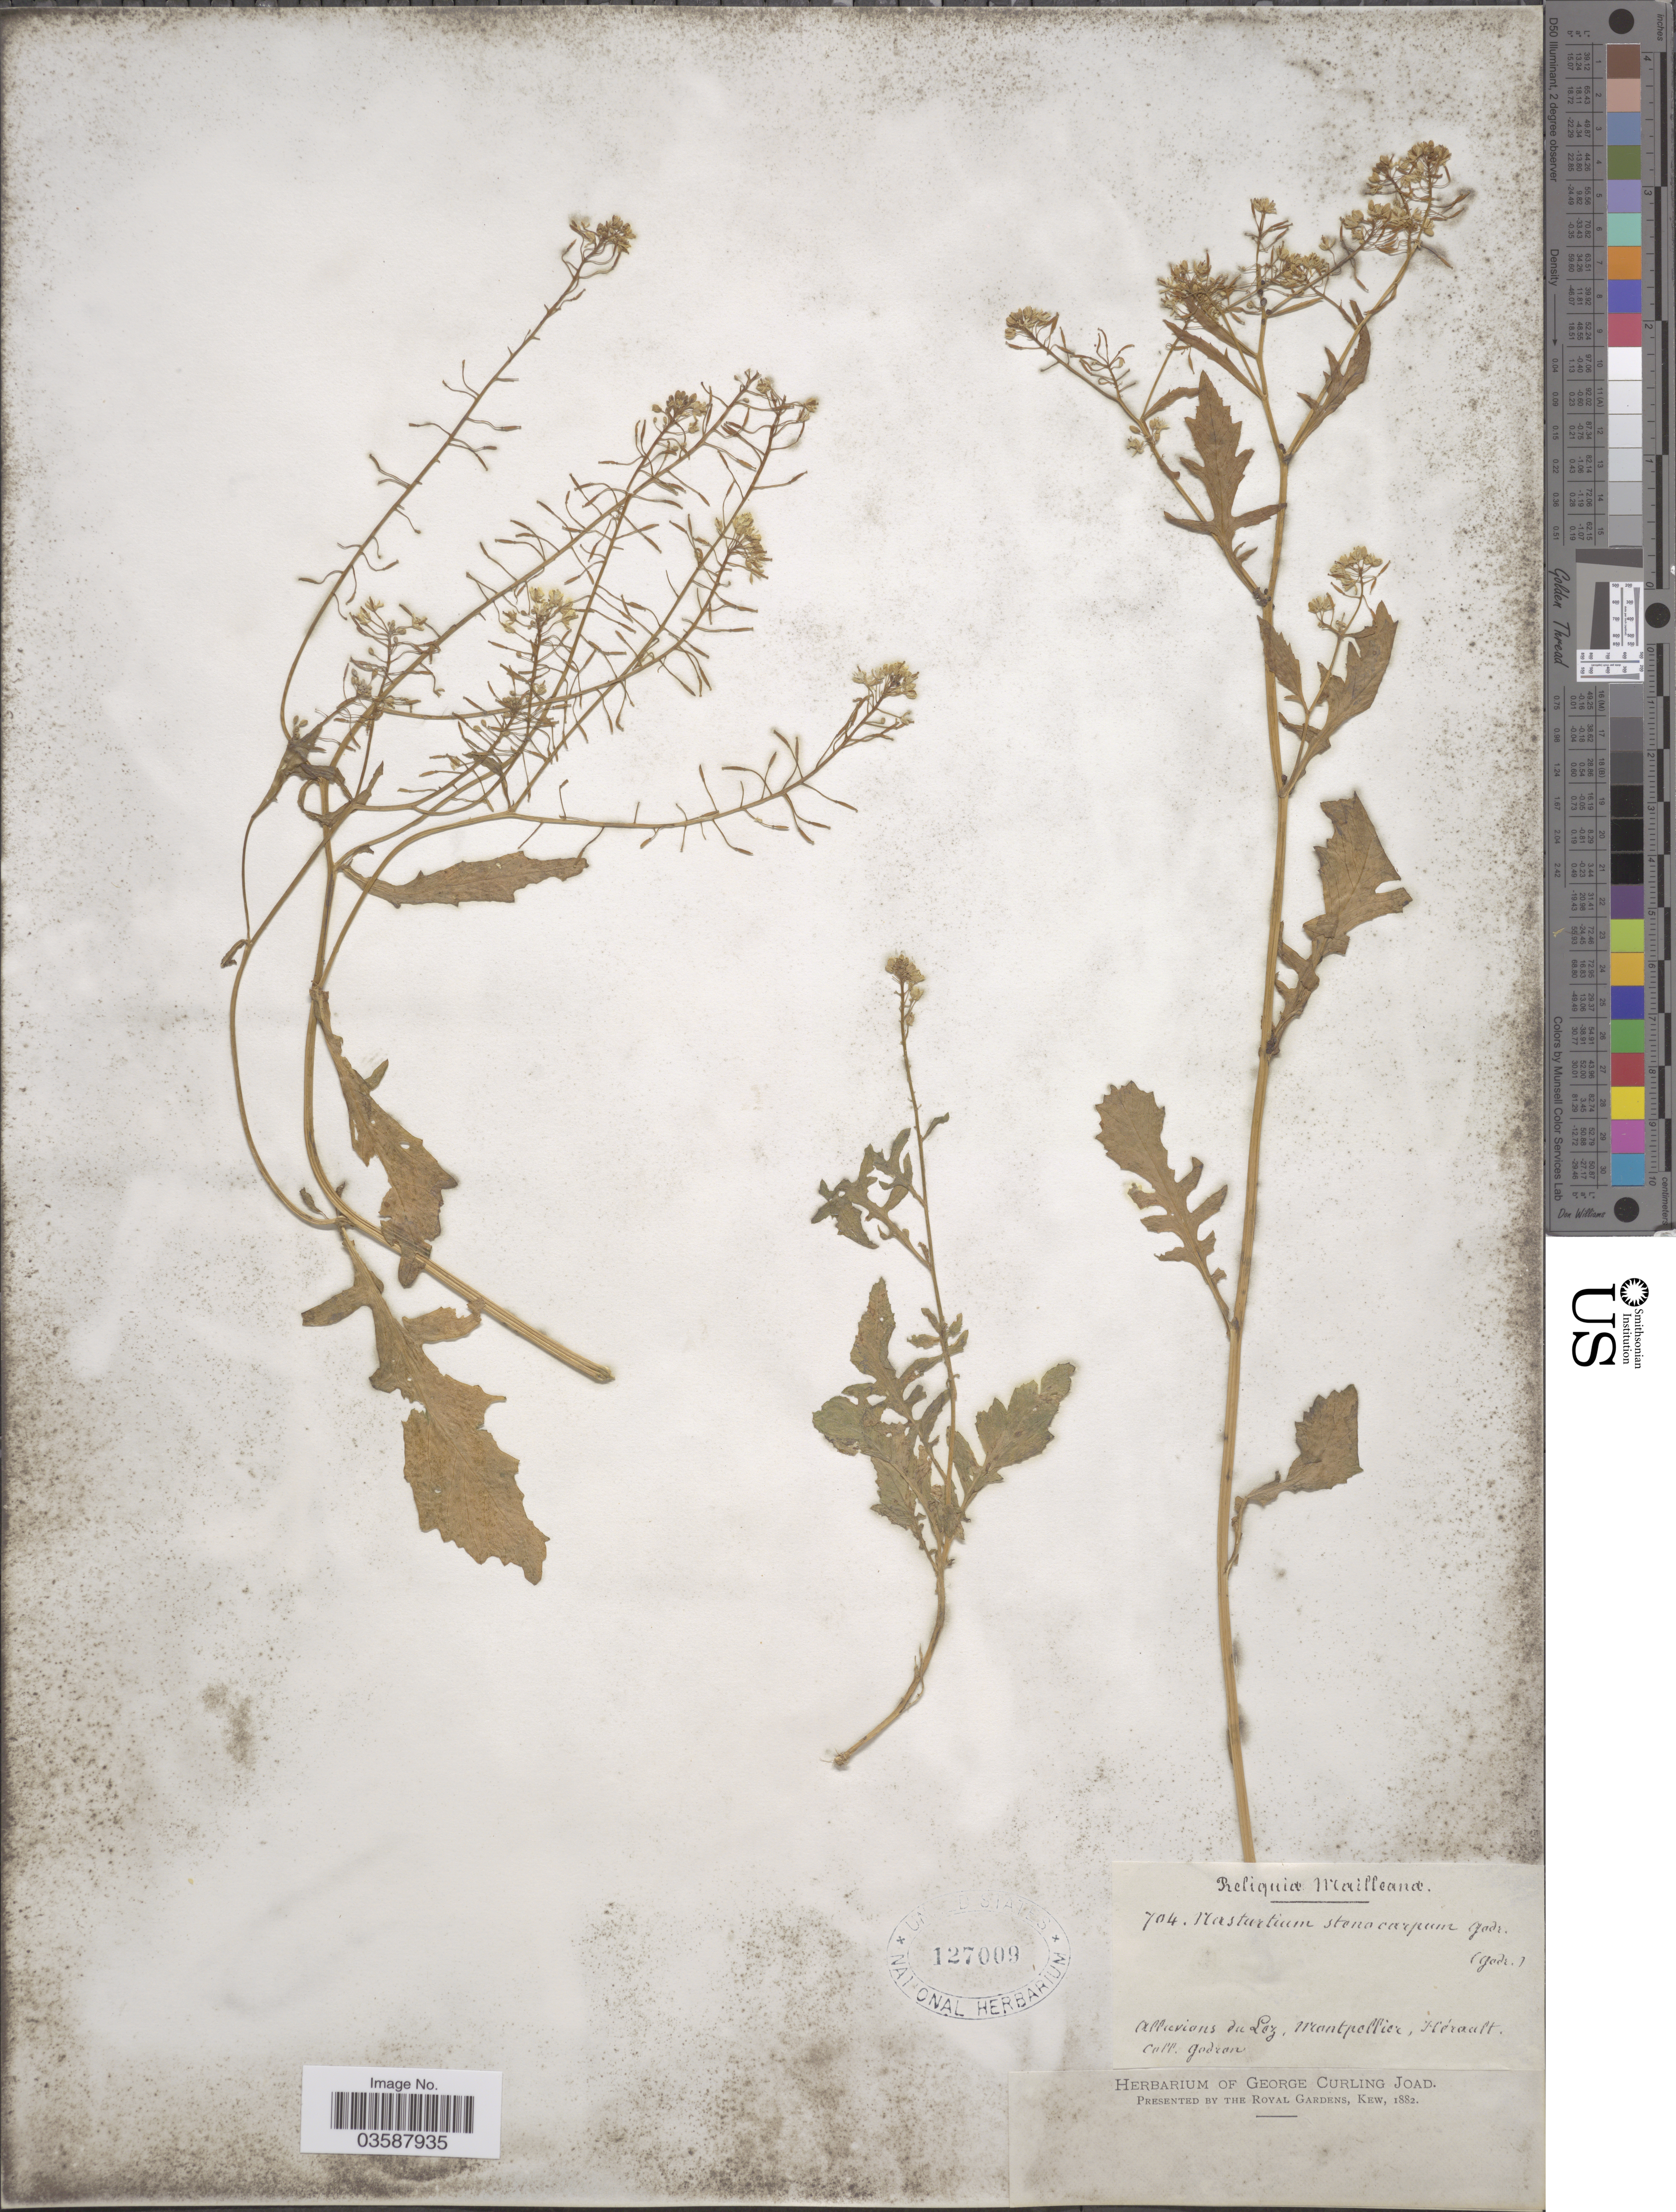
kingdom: Plantae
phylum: Tracheophyta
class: Magnoliopsida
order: Brassicales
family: Brassicaceae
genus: Rorippa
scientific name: Rorippa sylvestris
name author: (L.) Besser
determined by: Strong, M. T., (US), Smithsonian Institution - National Museum of Natural History (UNITED STATES)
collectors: Godron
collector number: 704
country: France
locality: Alluvions du Laz, Montpellier, Hérault.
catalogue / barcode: US 127009